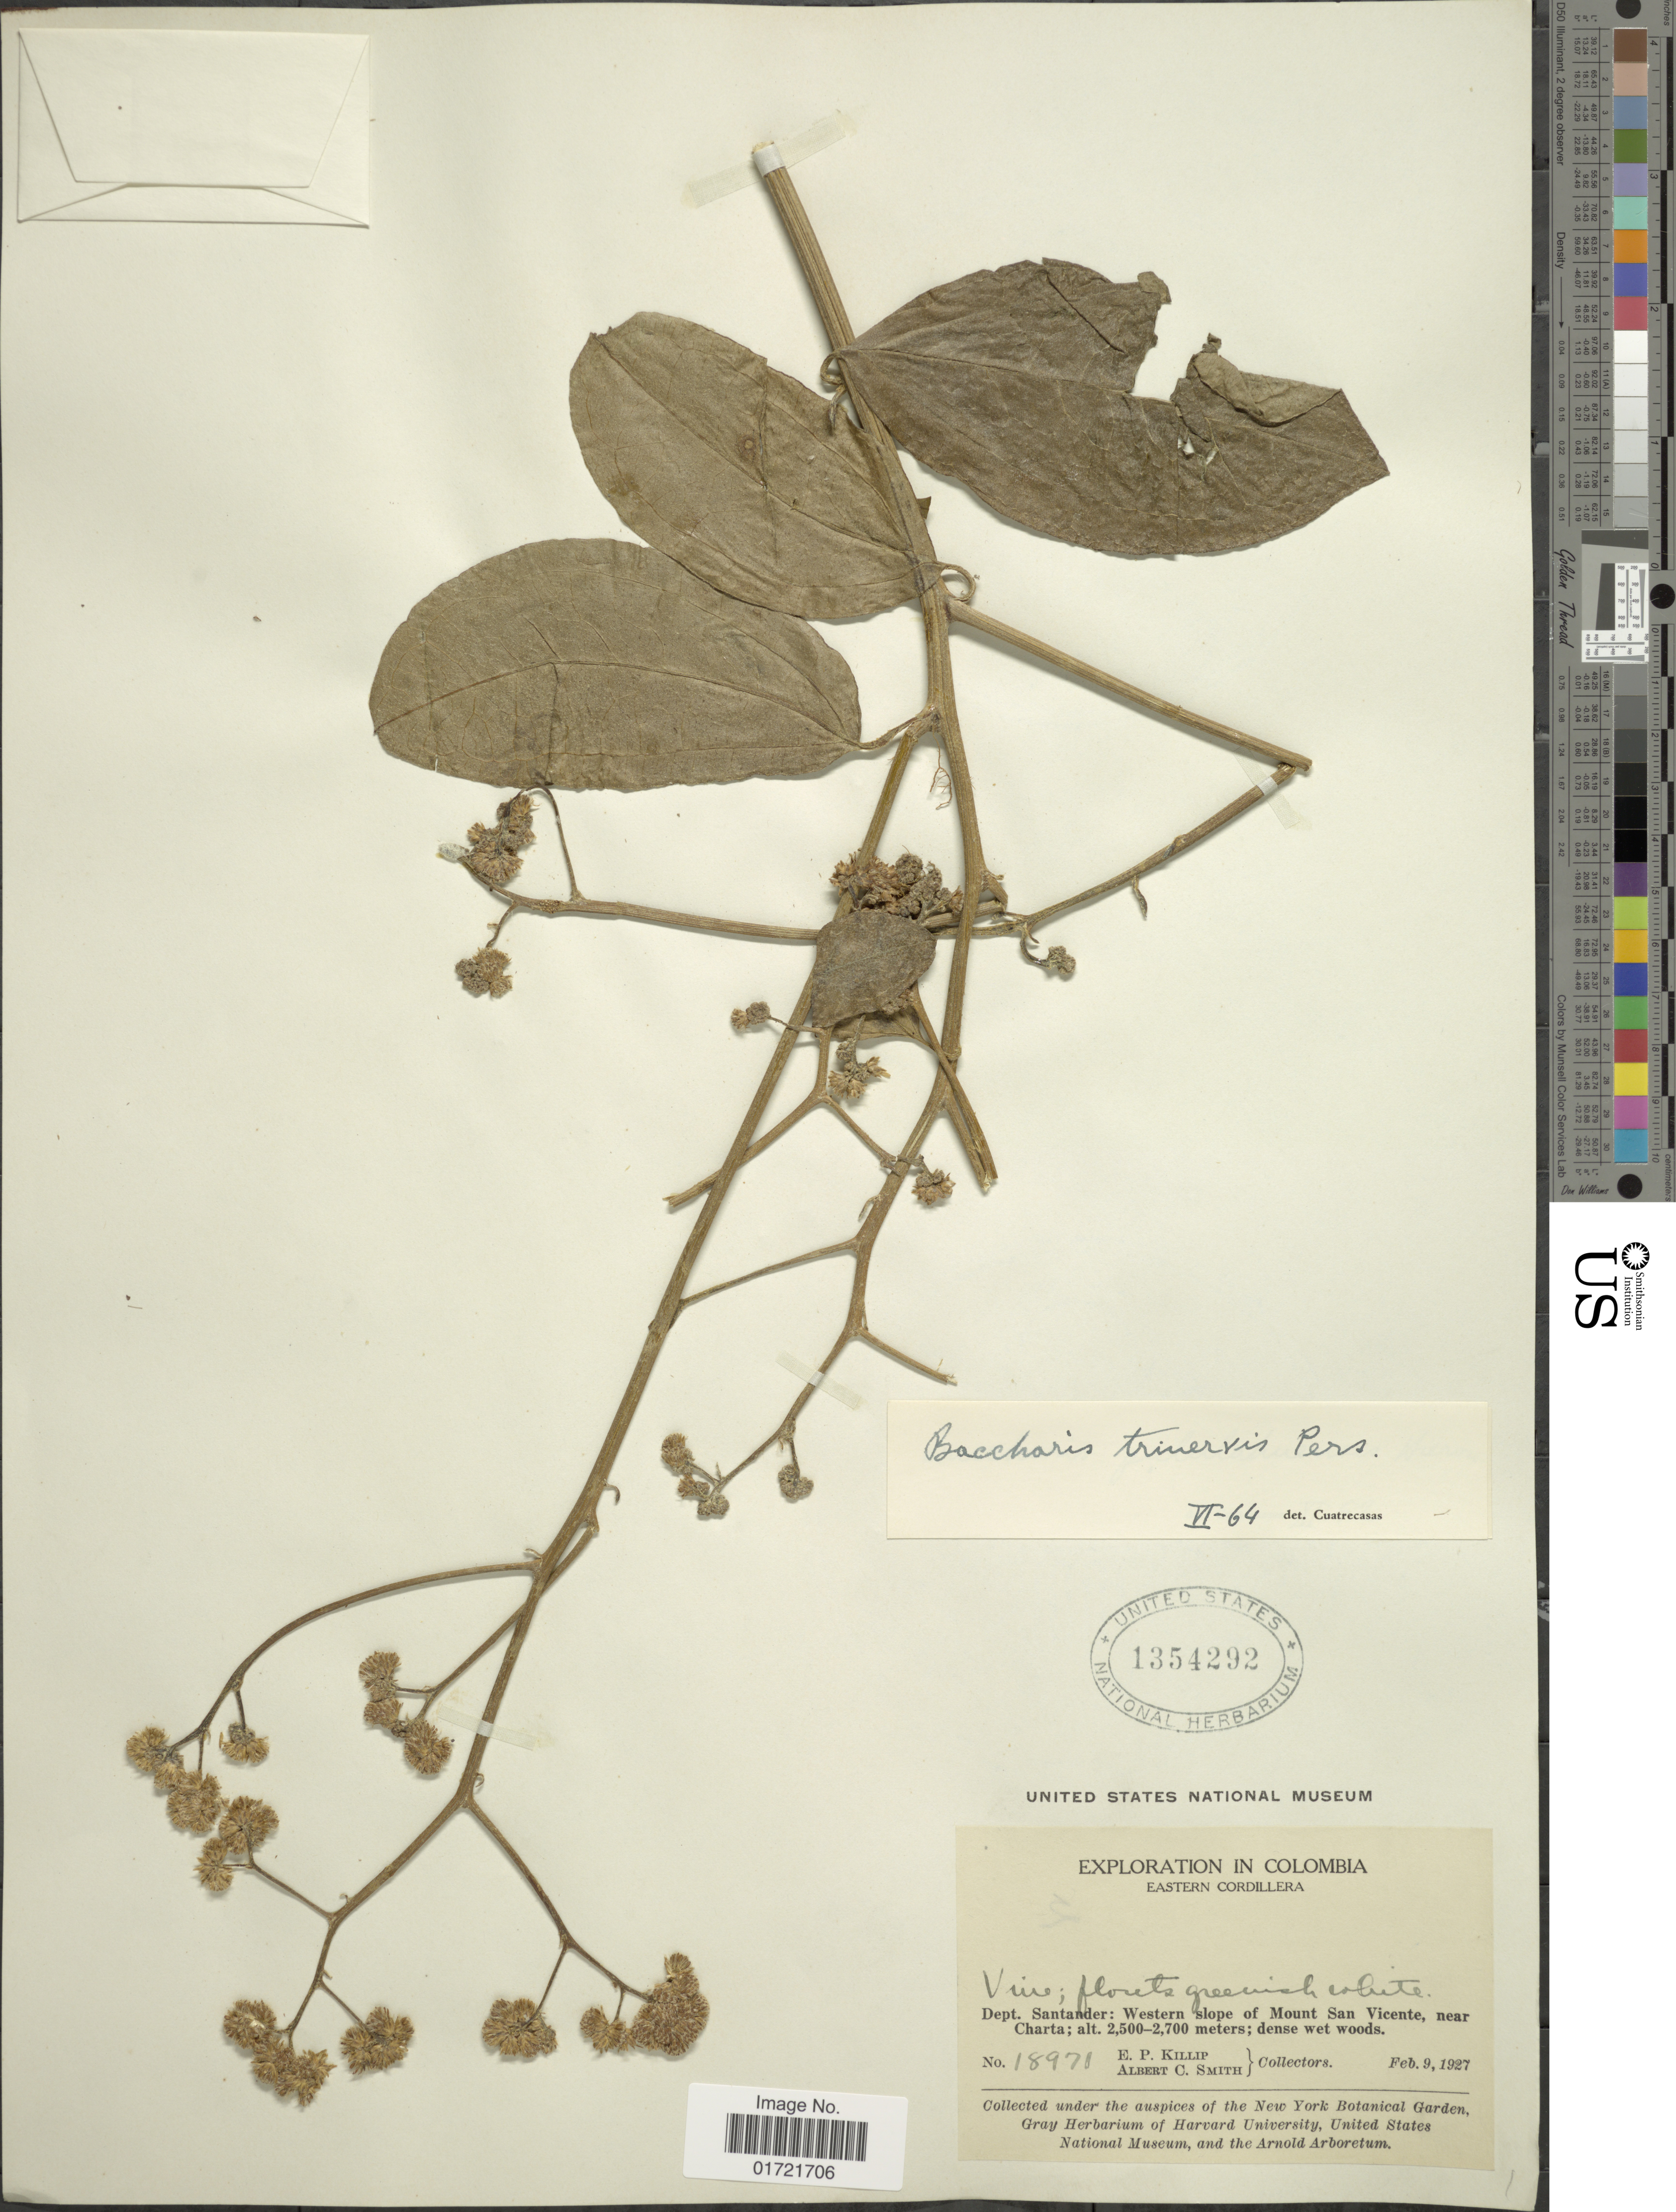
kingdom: Plantae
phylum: Tracheophyta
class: Magnoliopsida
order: Asterales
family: Asteraceae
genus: Baccharis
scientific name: Baccharis trinervis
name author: (Lam.) Pers.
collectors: E. P. Killip & A. C. Smith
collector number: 18971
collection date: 1927-02-09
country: Colombia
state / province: Santander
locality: Eastern Cordillera, Dept.: Santander: Western slope of Mount San Vicente, near Charta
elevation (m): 2500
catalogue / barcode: US 1354292